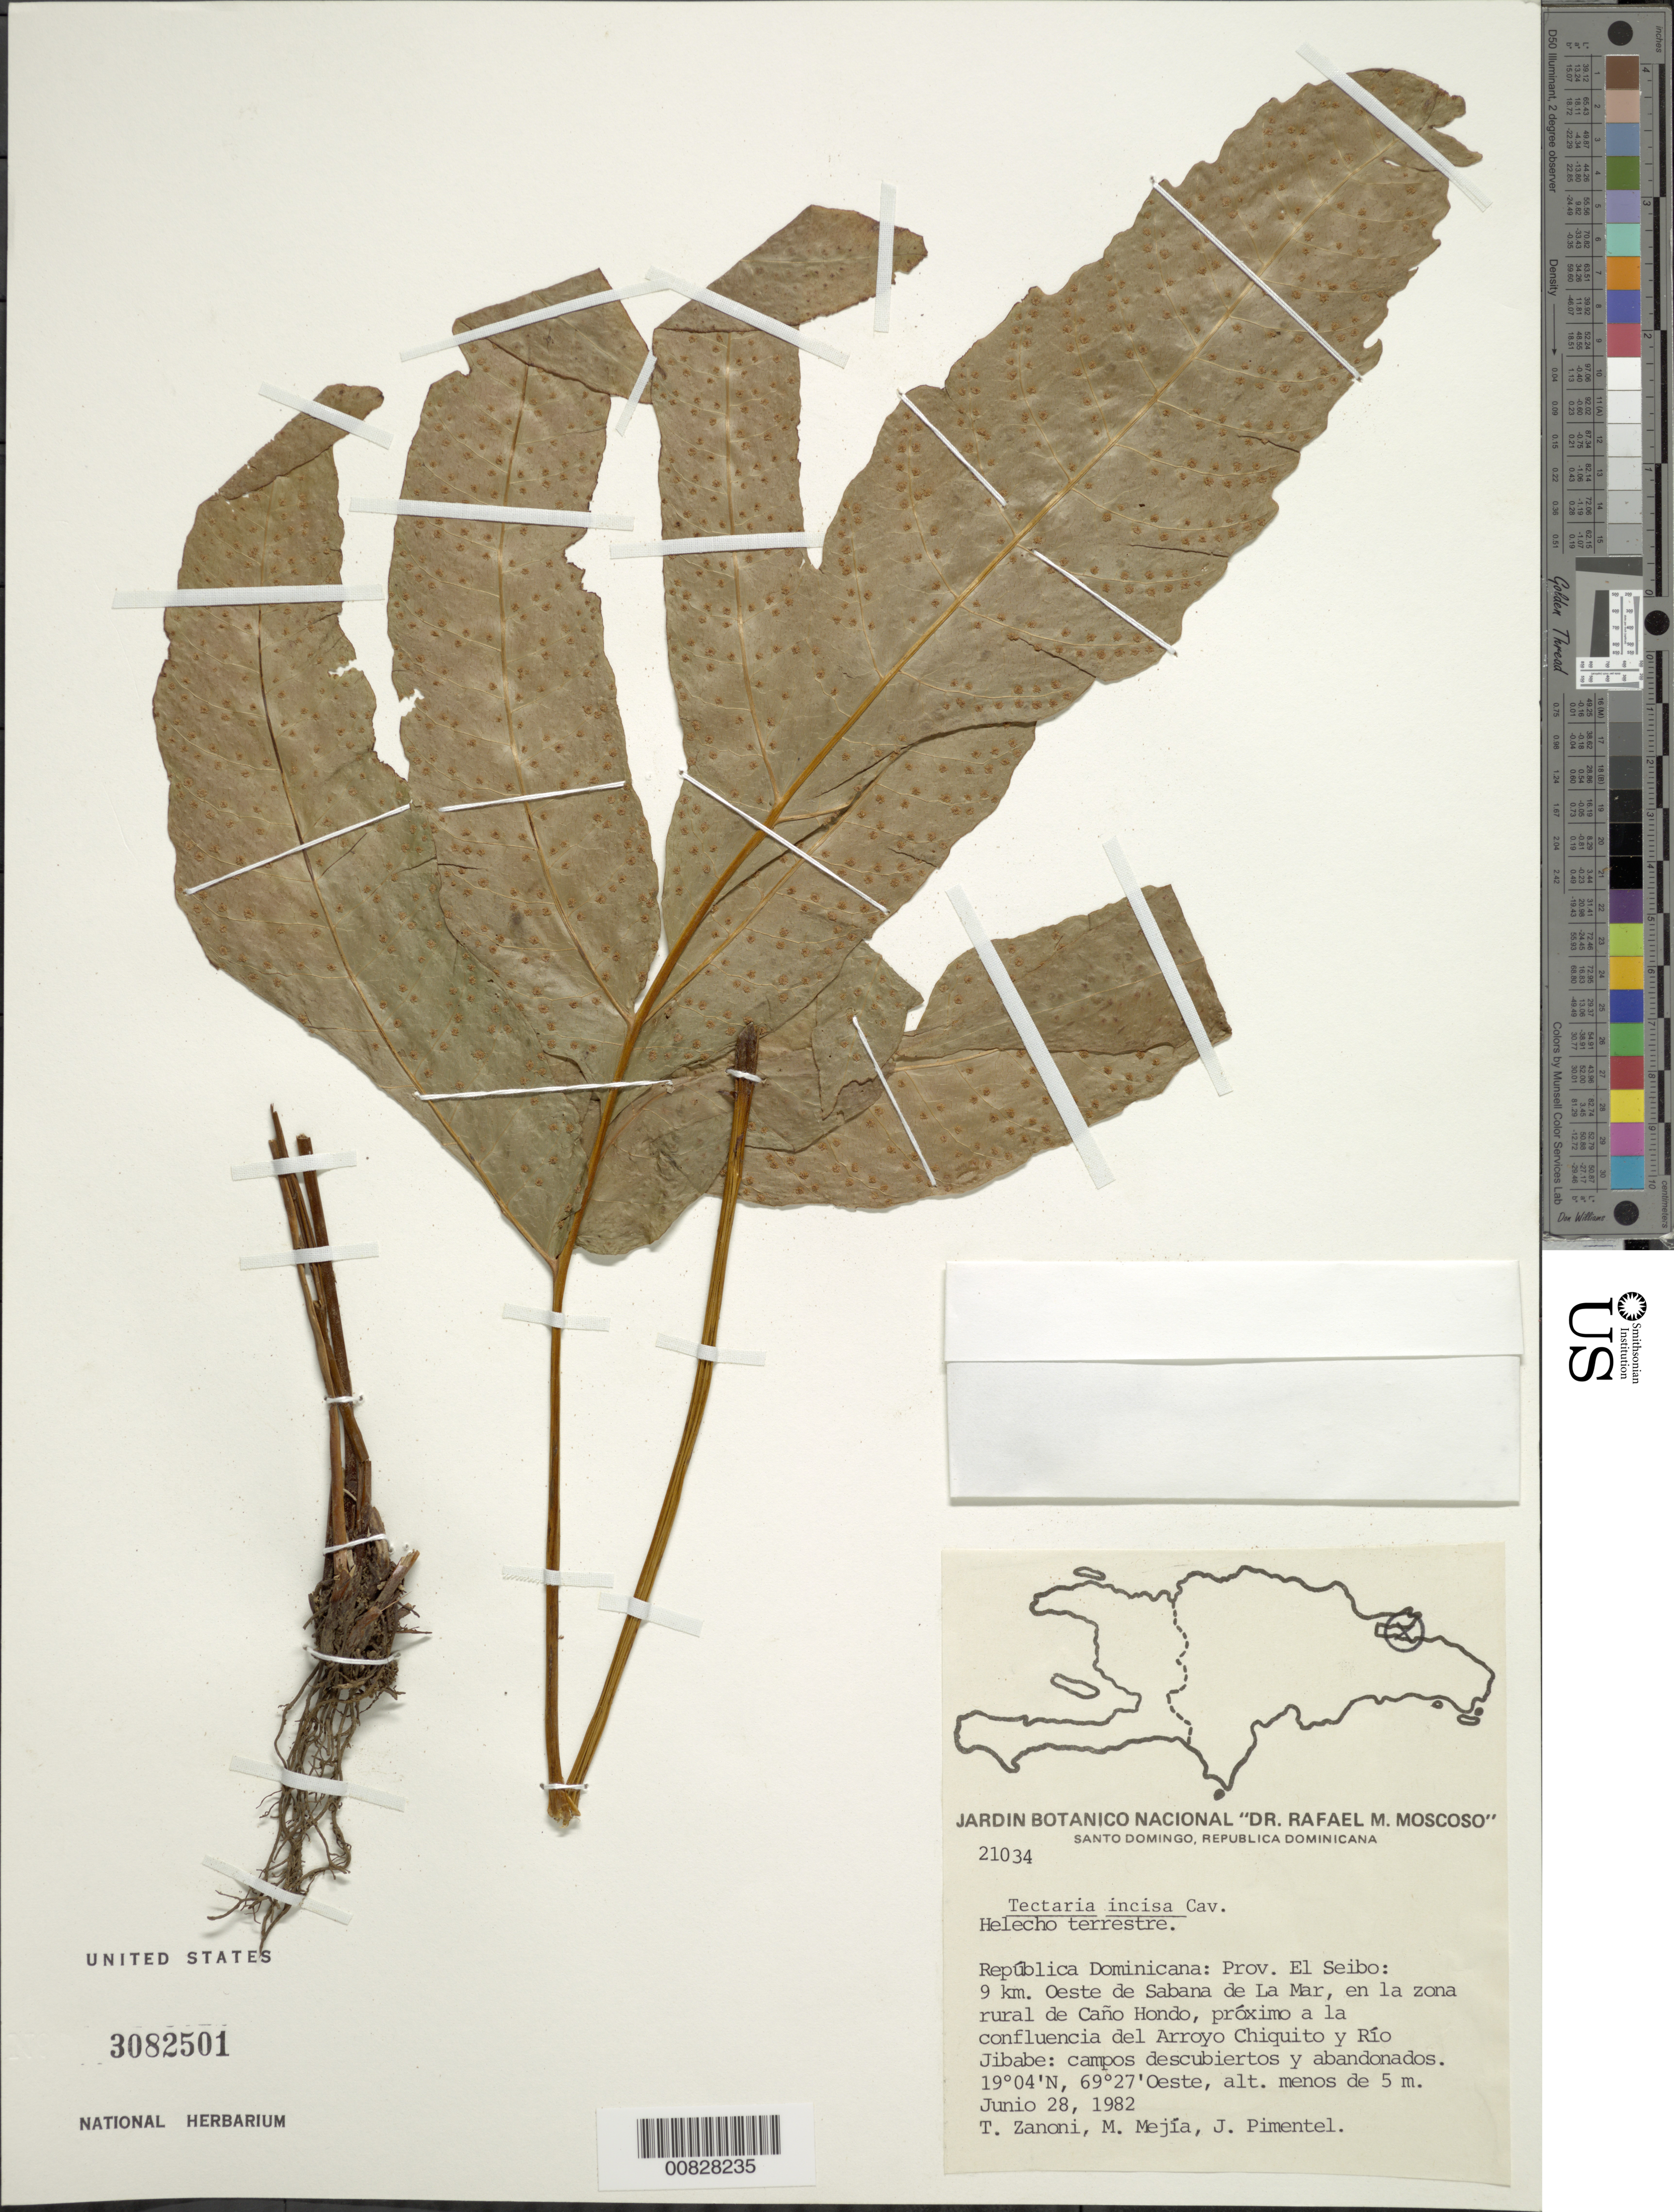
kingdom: Plantae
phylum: Tracheophyta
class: Polypodiopsida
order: Polypodiales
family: Tectariaceae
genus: Tectaria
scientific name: Tectaria heracleifolia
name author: (Willd.) Underw.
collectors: T. A. Zanoni, M. Mejia & J. Pimentel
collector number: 21034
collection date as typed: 28 Jun 1982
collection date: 1982-06-28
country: Dominican Republic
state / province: El Seibo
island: Hispaniola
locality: Sabana de la mar, 9 km W; en zona rural de Caño Hondo, a la confluencia del Arroyo Chiquito y Río Jibabe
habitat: Campos descubiertos y abandanados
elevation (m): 5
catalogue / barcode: US 3082501